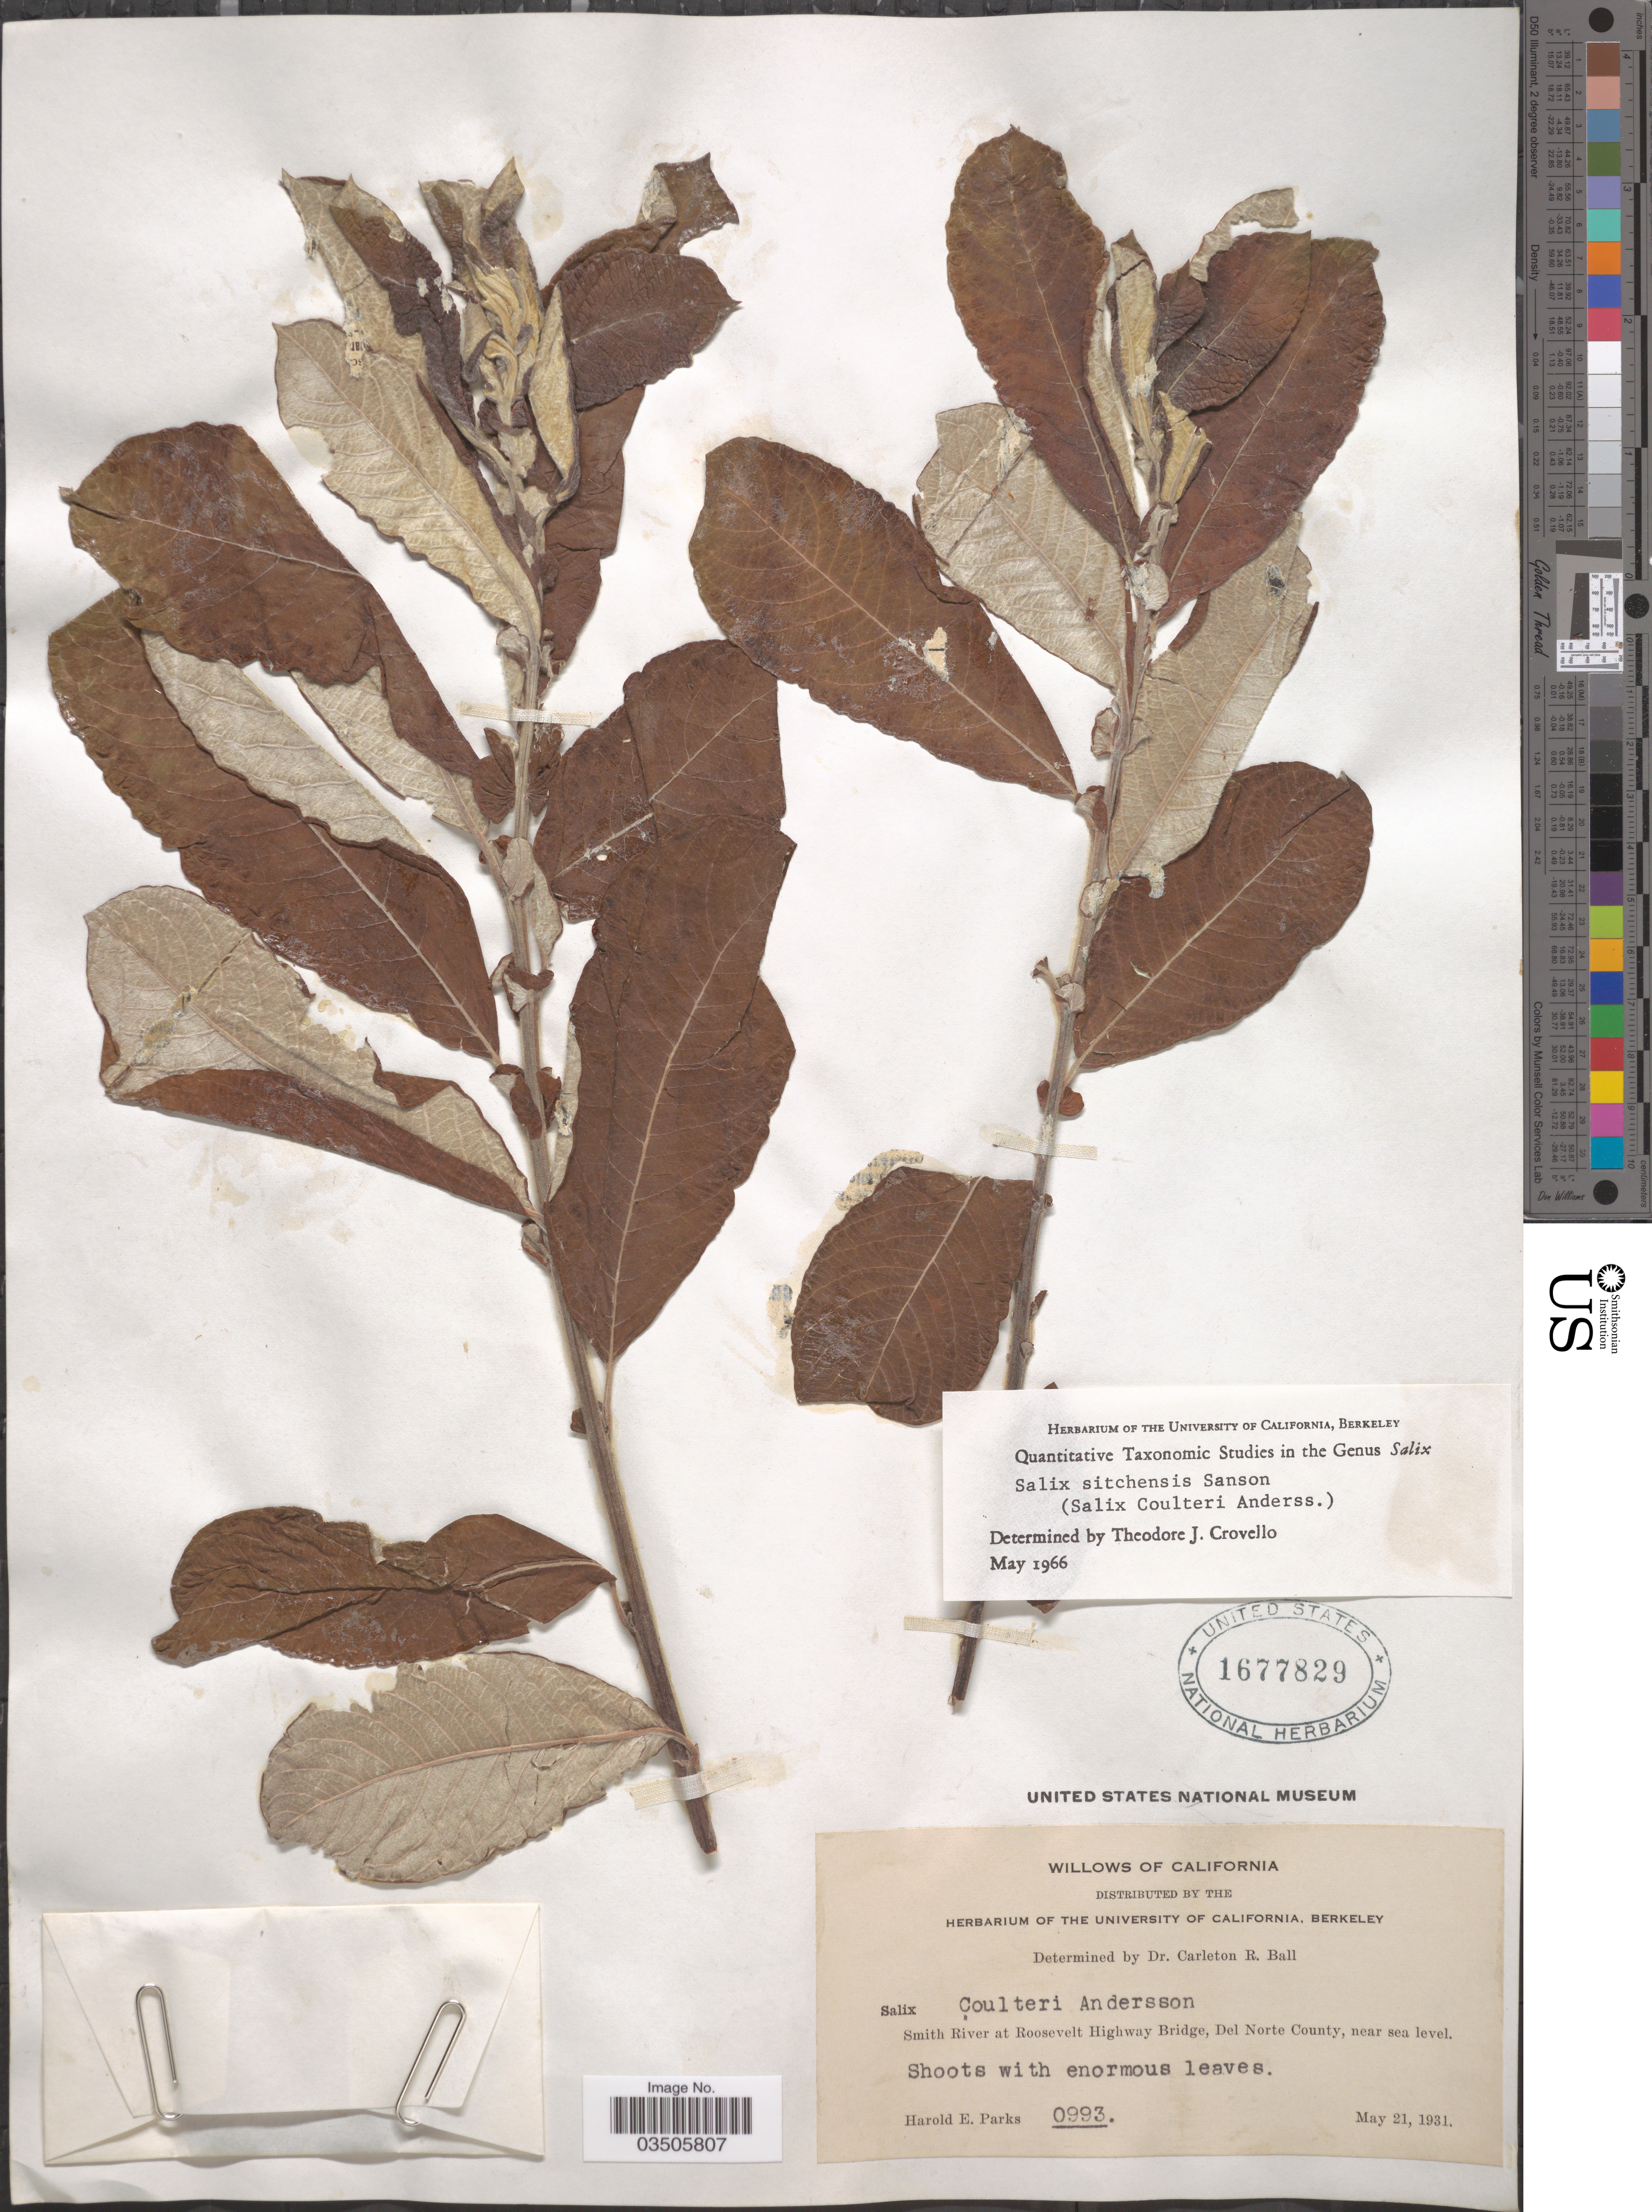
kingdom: Plantae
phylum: Tracheophyta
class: Magnoliopsida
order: Malpighiales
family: Salicaceae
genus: Salix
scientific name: Salix sitchensis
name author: Sanson ex Bong.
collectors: H. E. Parks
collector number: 0993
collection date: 1931-05-21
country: United States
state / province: California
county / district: Del Norte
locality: Smith River at Roosevelt Highway Bridge, Del Norte County.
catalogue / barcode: US 1677829